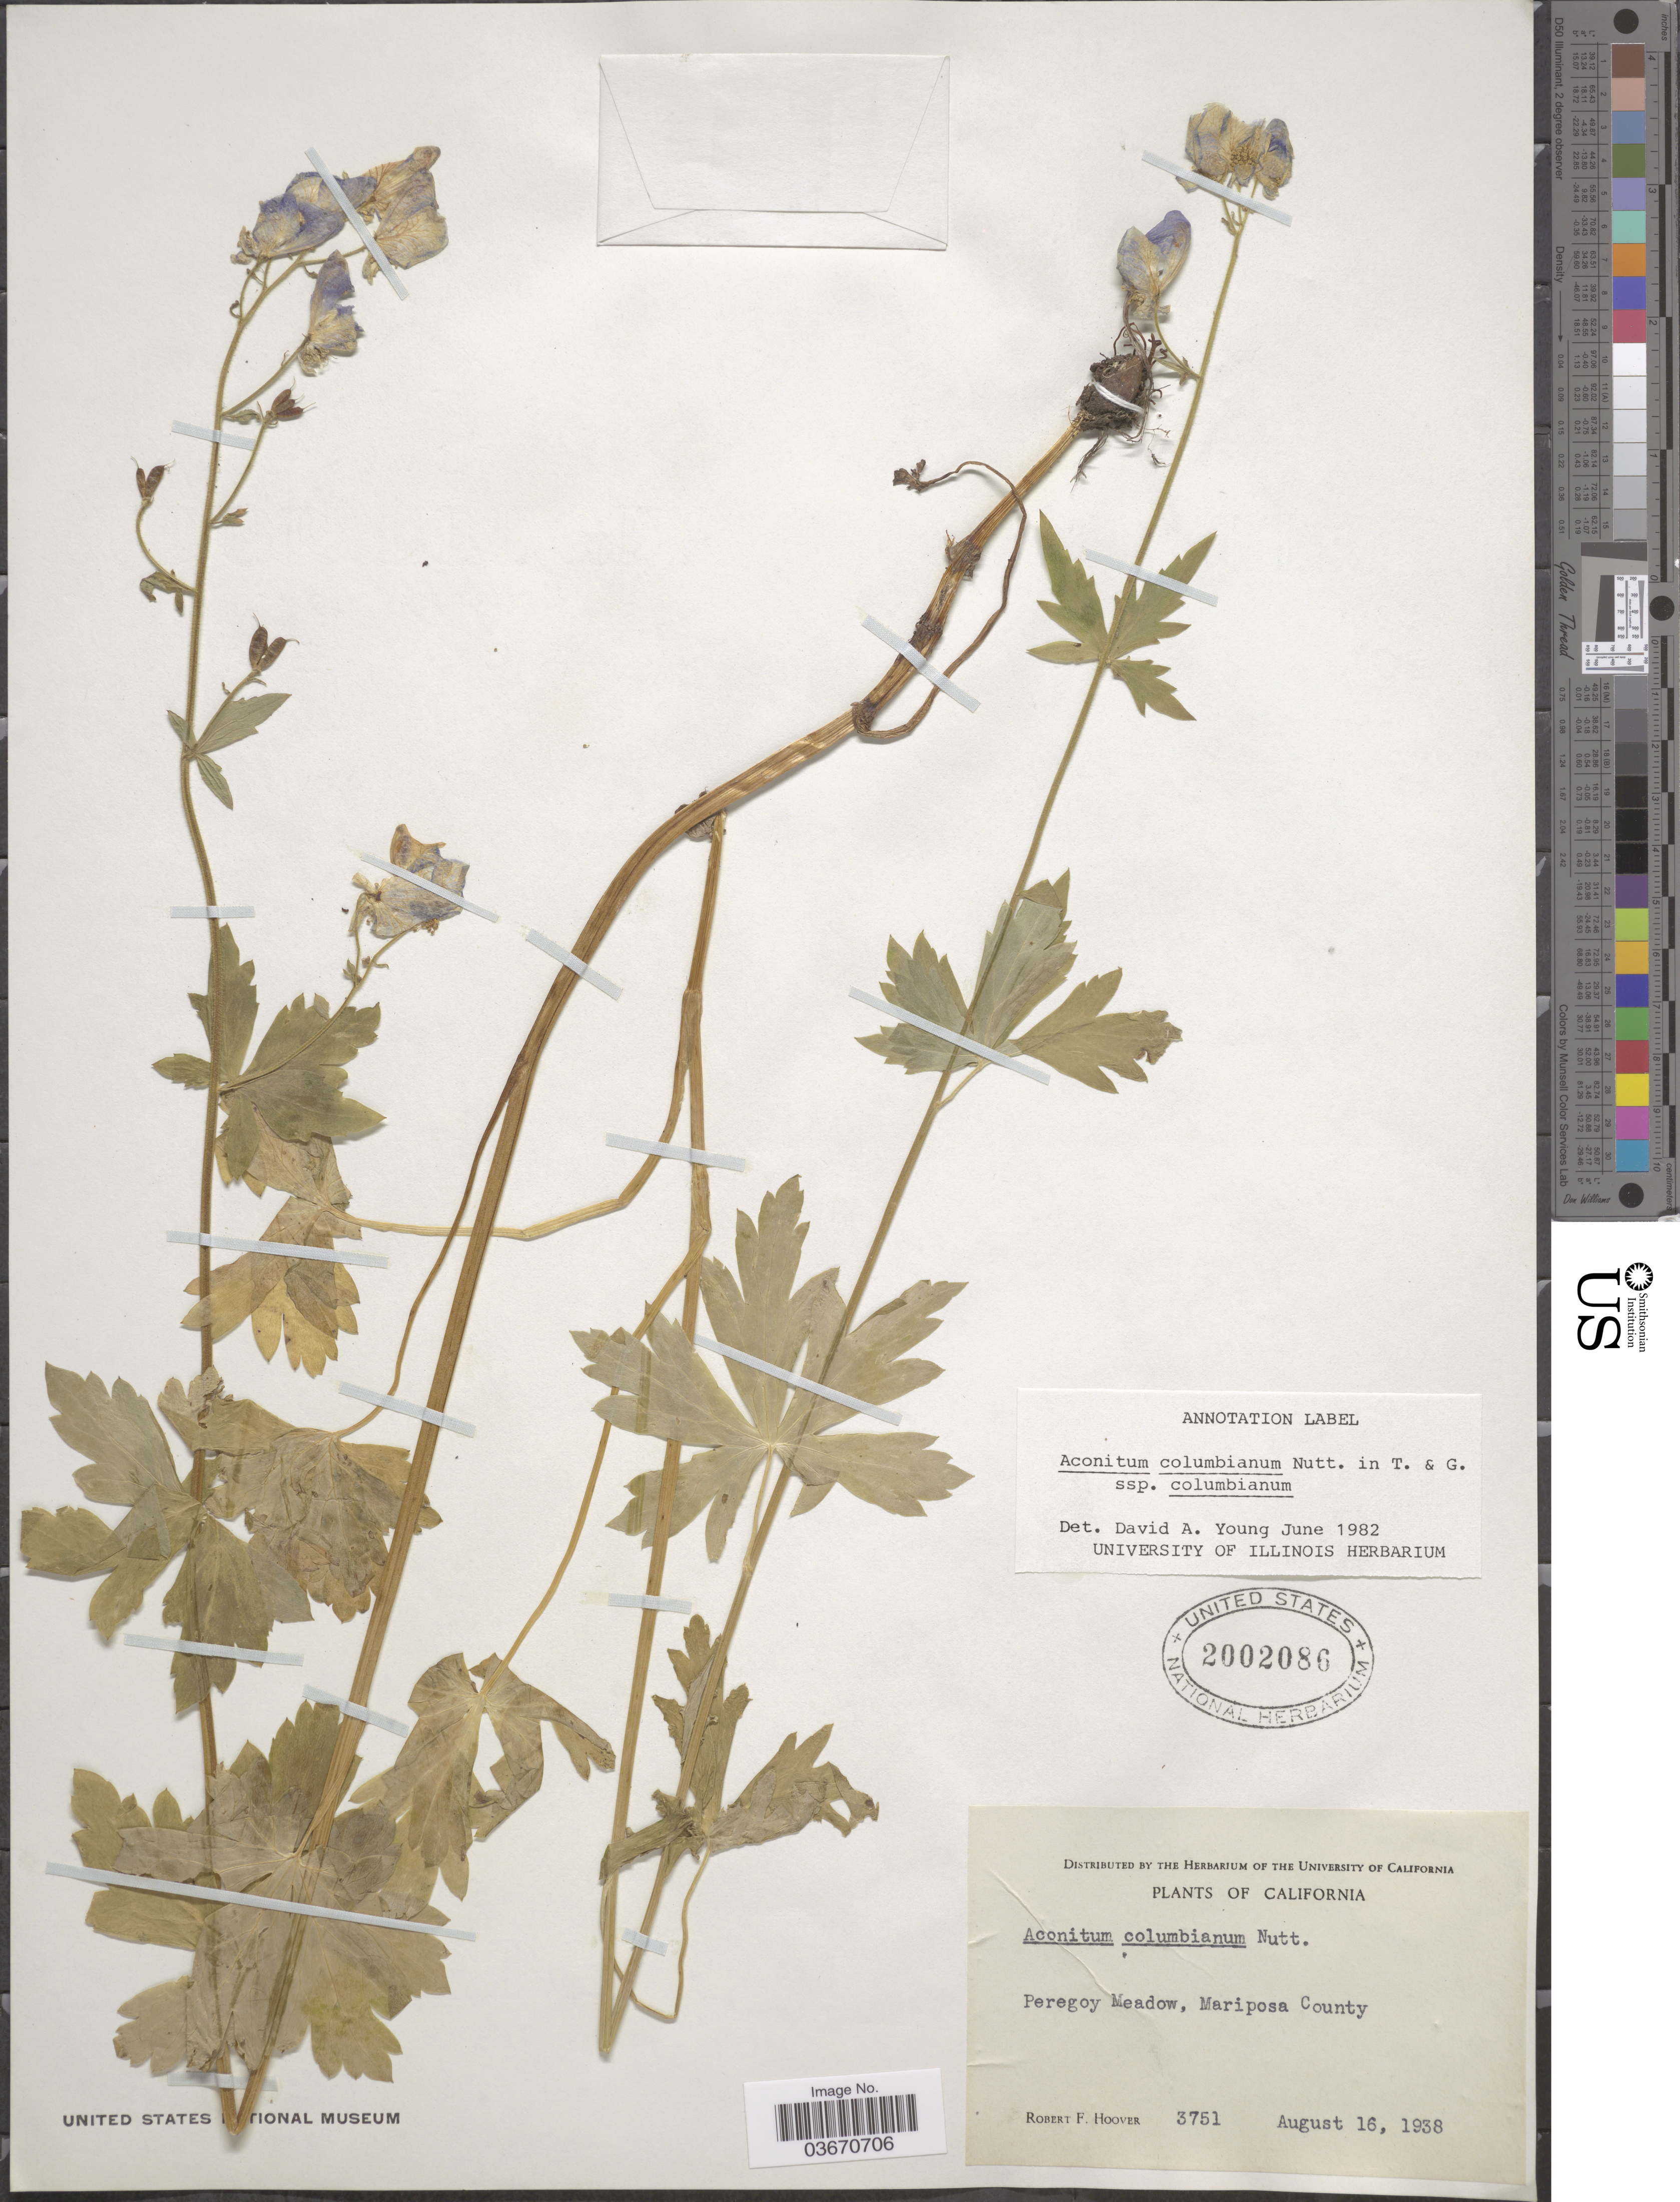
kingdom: Plantae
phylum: Tracheophyta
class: Magnoliopsida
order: Ranunculales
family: Ranunculaceae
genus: Aconitum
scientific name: Aconitum columbianum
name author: Nutt.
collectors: R. F. Hoover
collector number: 3751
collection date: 1938-08-16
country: United States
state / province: California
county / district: Mariposa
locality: Peregoy Meadow, Mariposa County.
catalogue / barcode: US 2002086